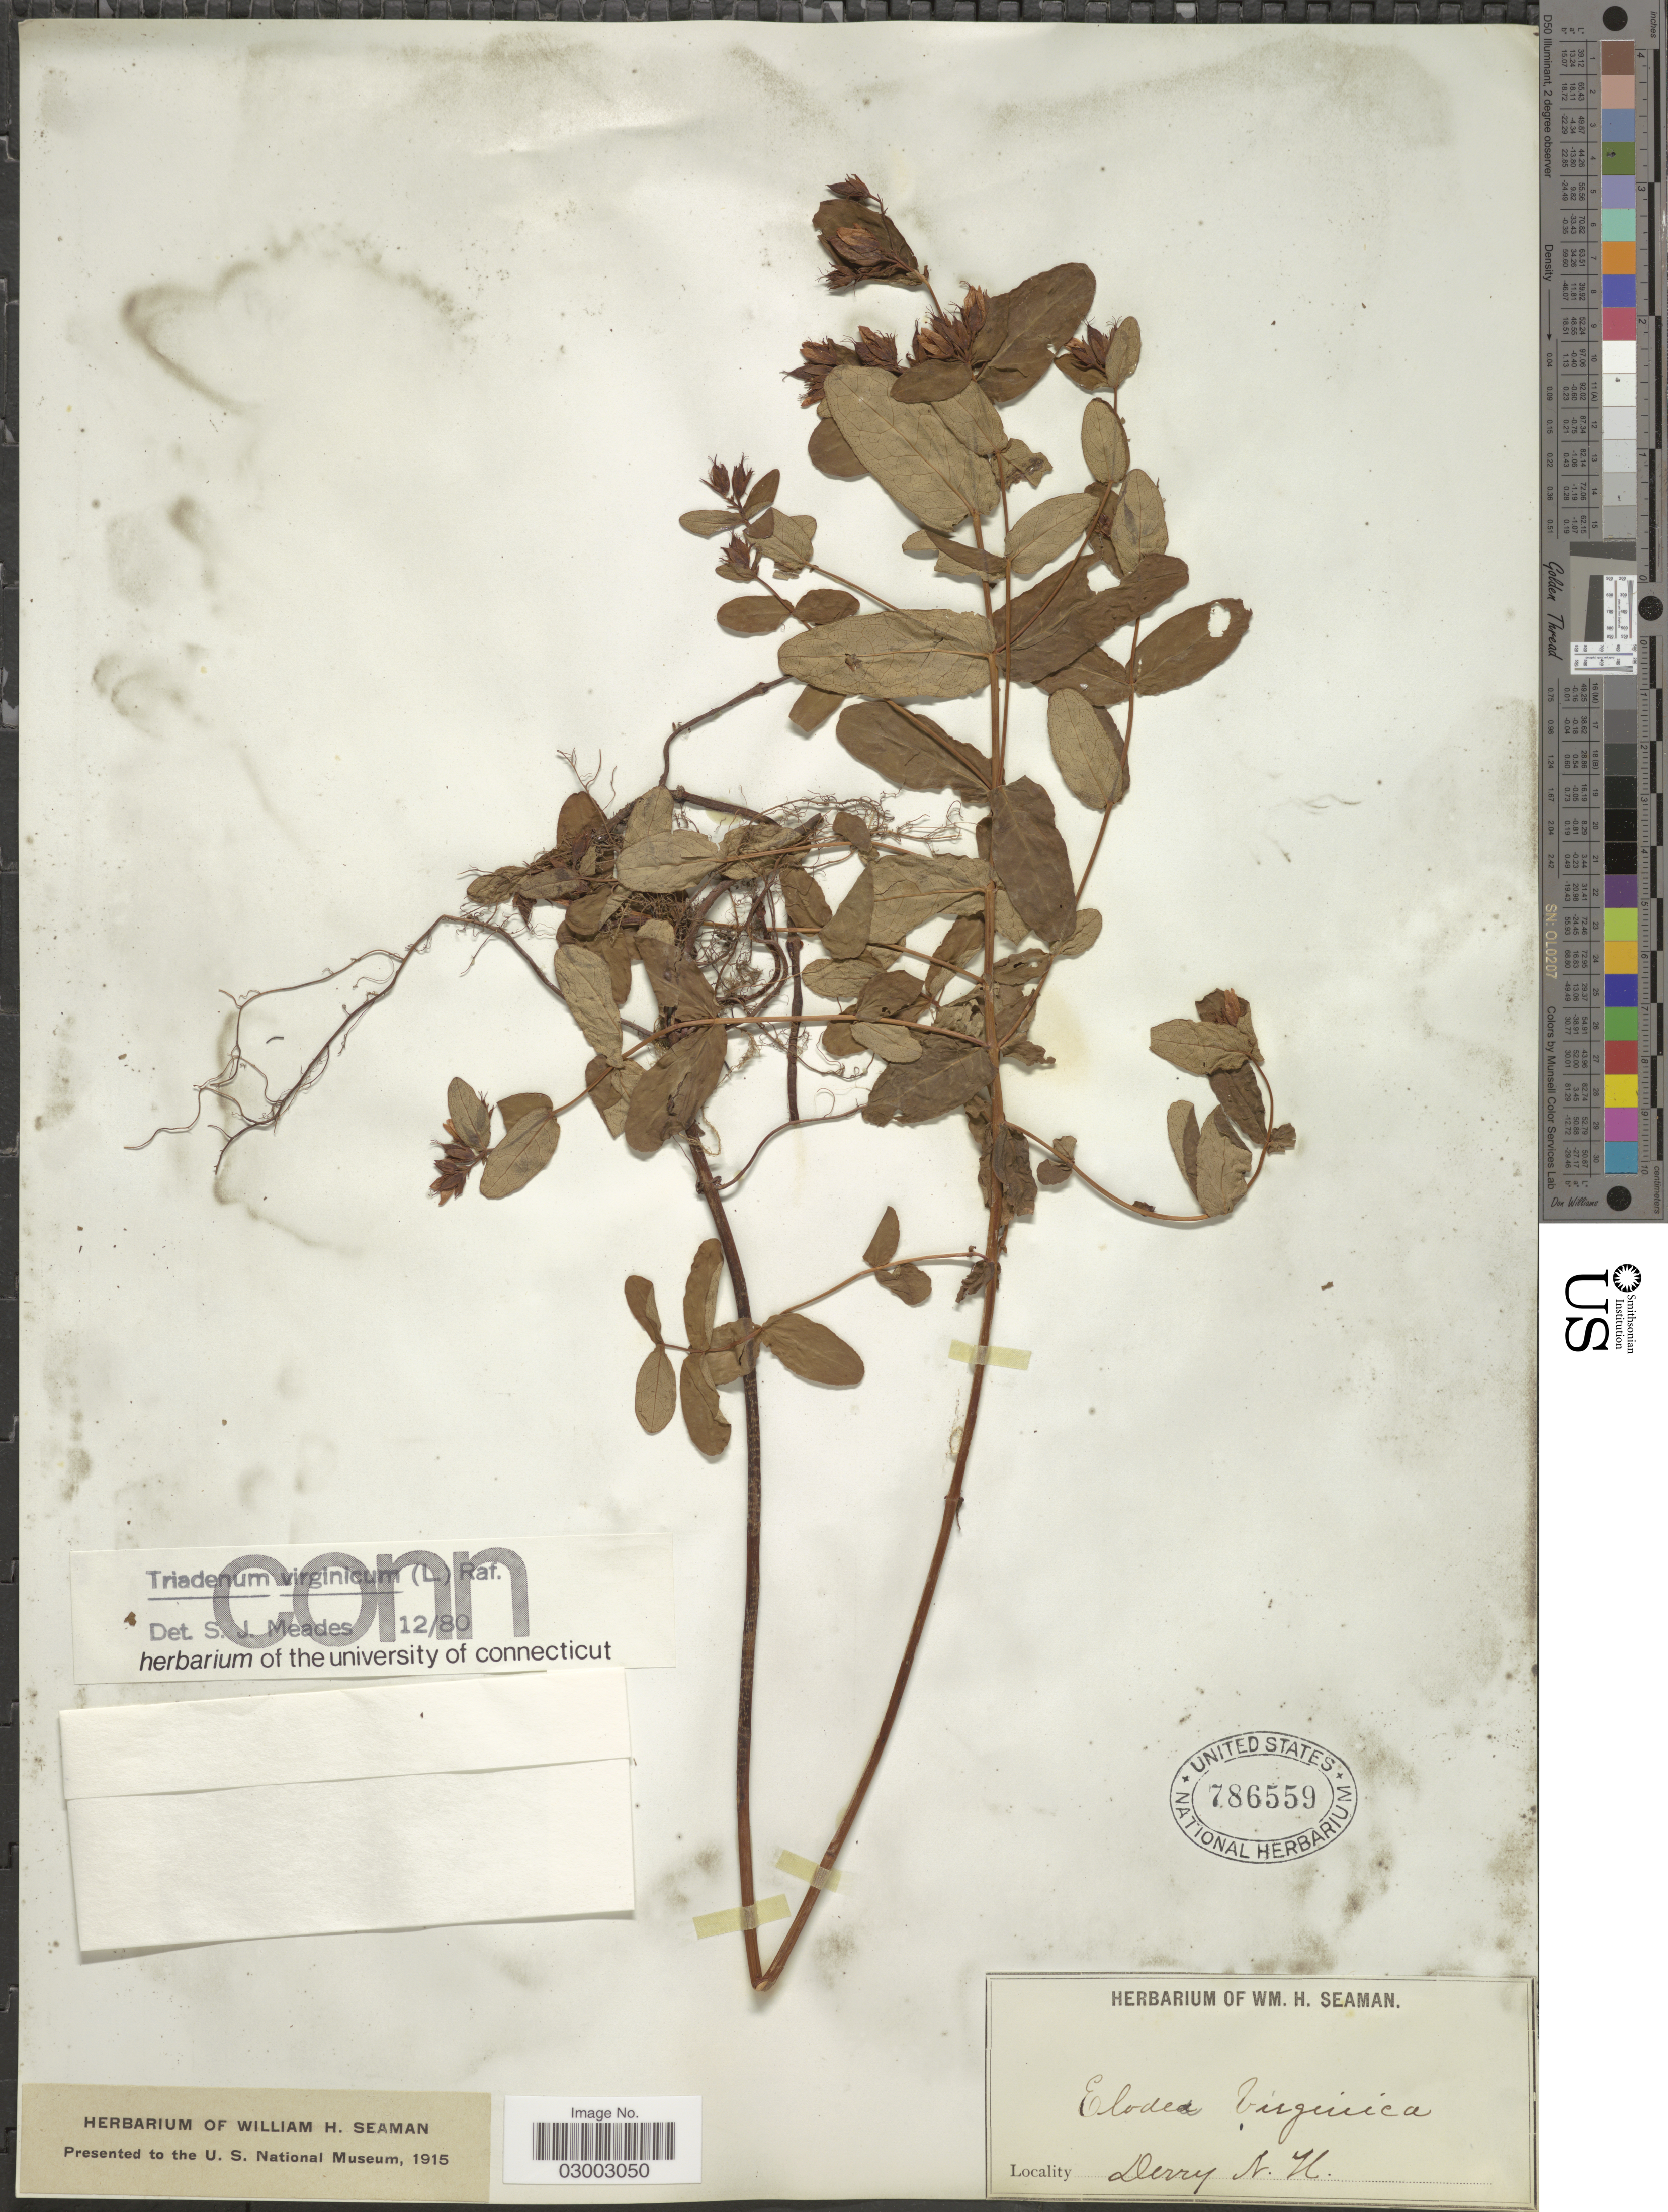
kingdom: Plantae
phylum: Tracheophyta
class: Magnoliopsida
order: Malpighiales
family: Hypericaceae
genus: Hypericum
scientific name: Hypericum virginicum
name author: L.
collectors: Ex herb. W. H. Seaman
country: United States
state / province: New Hampshire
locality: Derry.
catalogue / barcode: US 786559